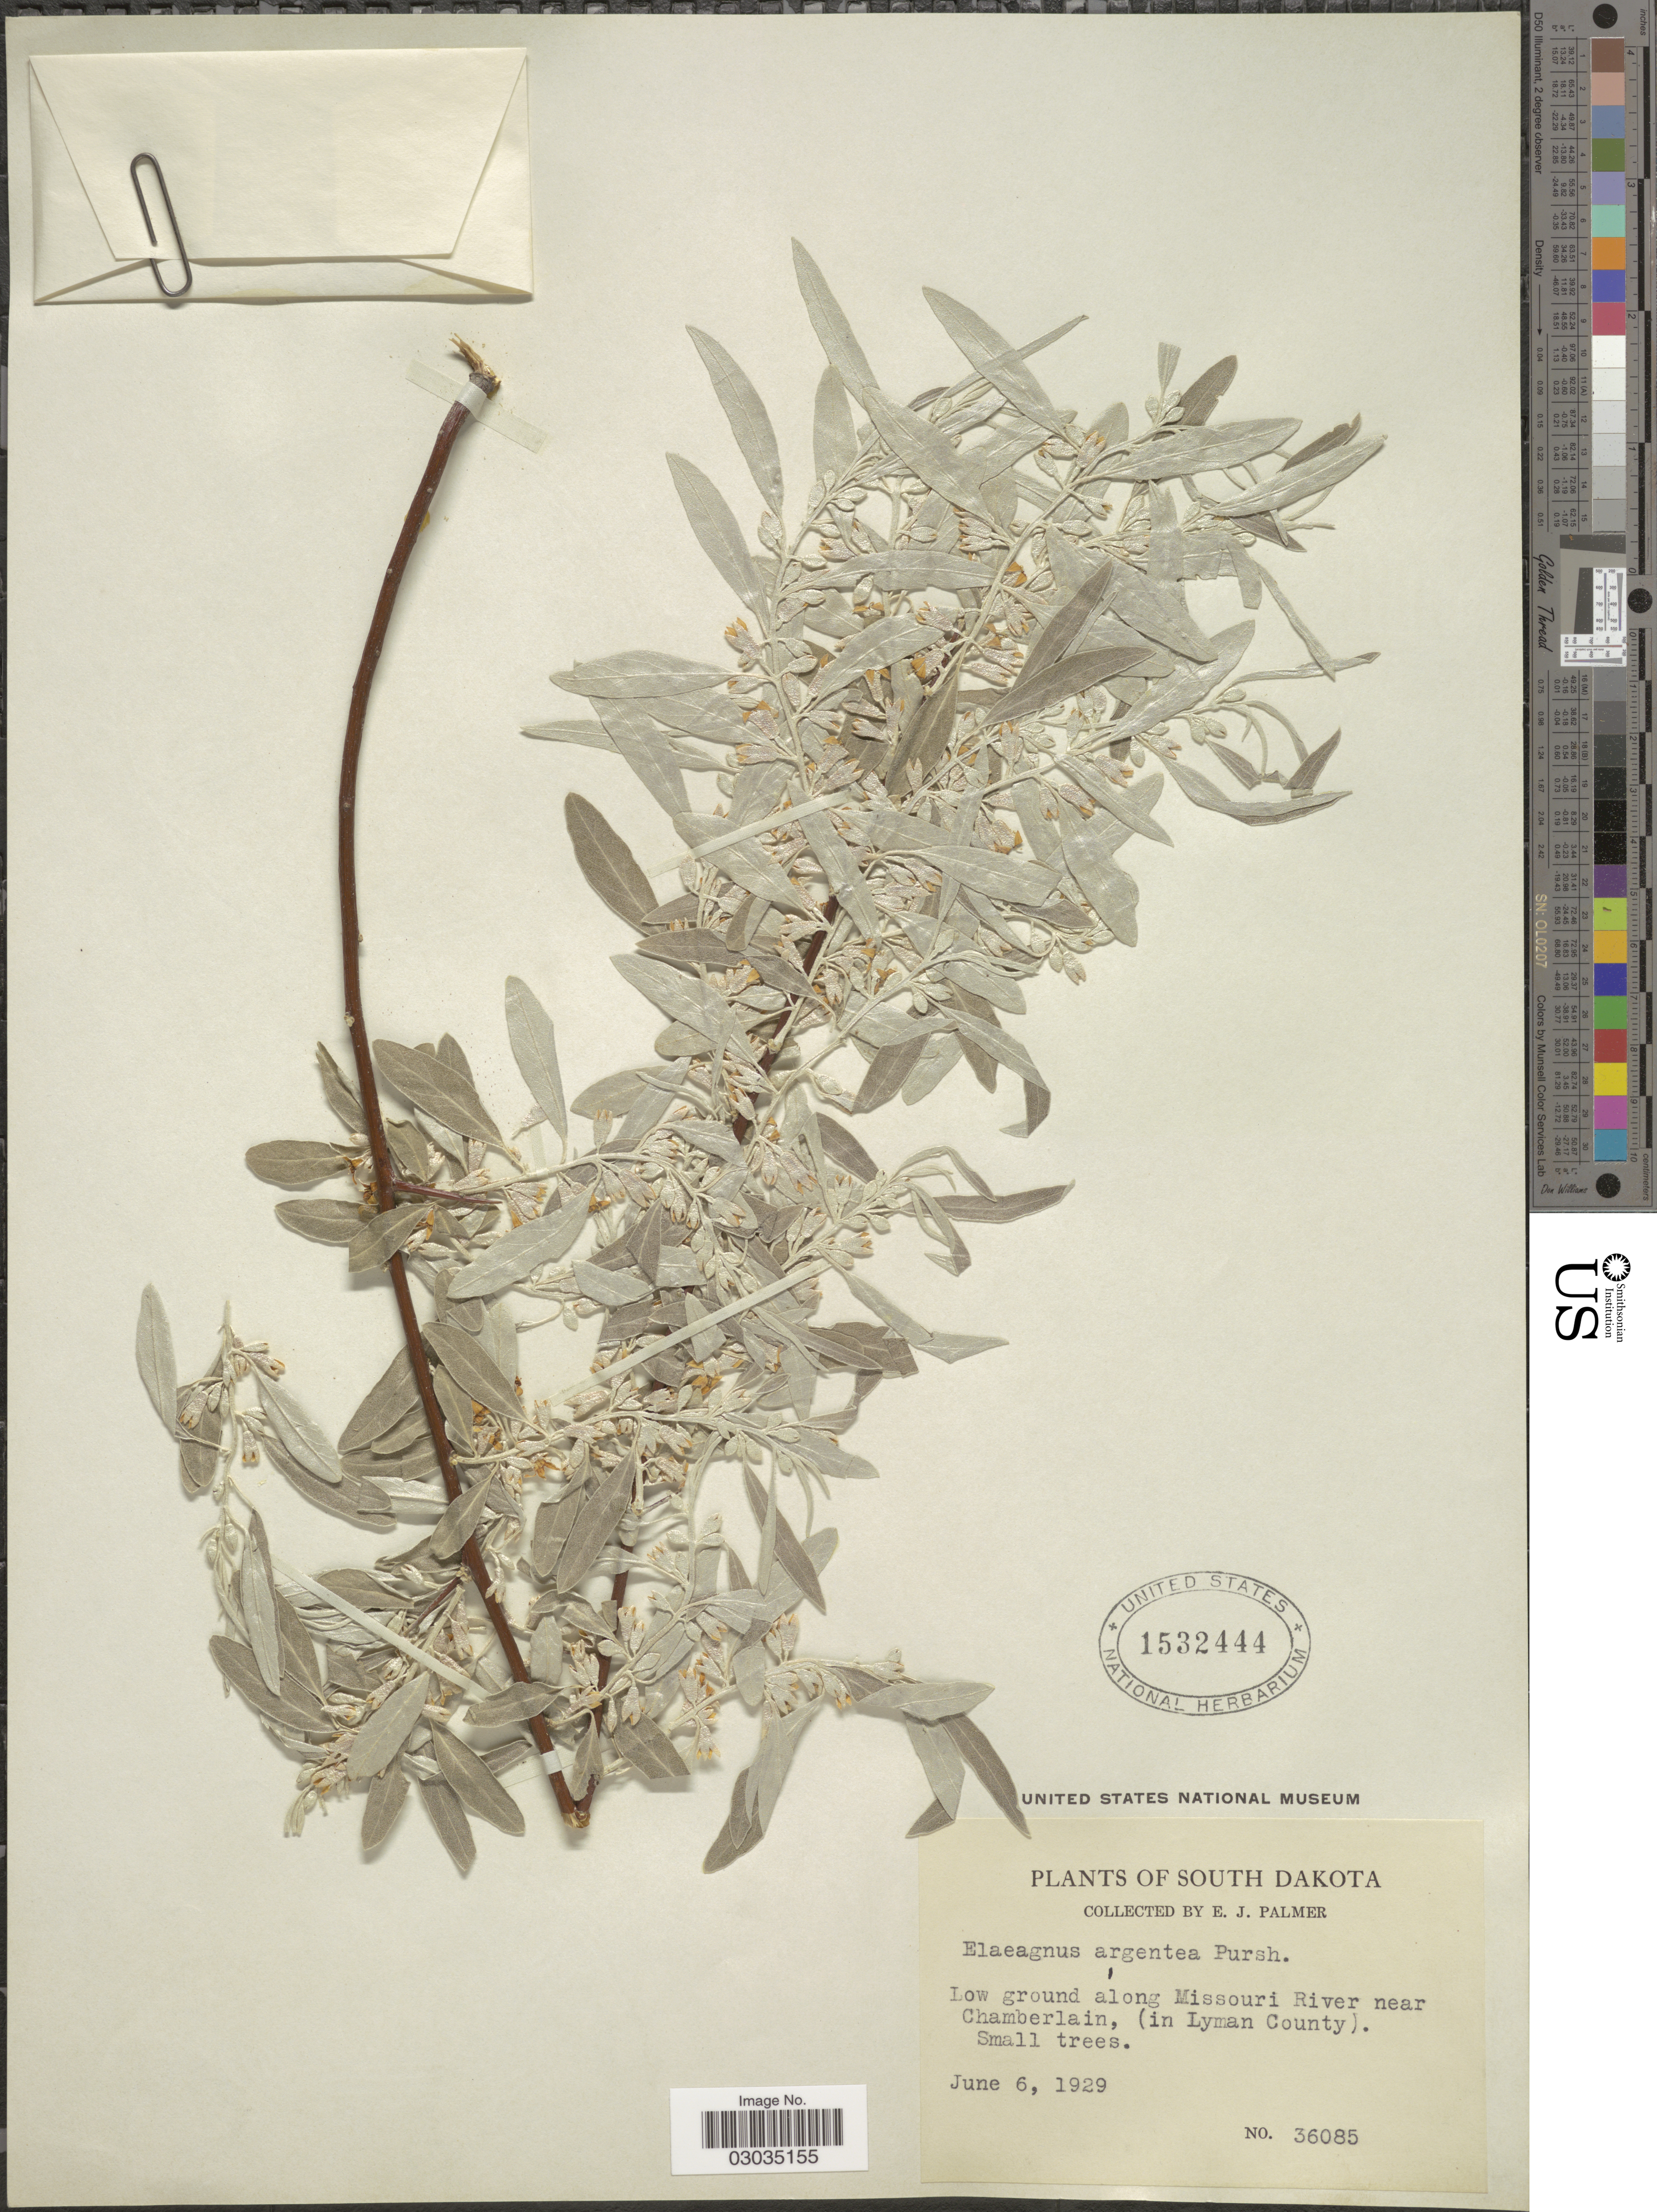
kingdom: Plantae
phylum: Tracheophyta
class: Magnoliopsida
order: Rosales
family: Elaeagnaceae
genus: Elaeagnus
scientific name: Elaeagnus angustifolia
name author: L.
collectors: E. J. Palmer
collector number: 36085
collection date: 1929-06-06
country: United States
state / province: South Dakota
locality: Low ground along Missouri River near Chamberlain, (in Lyman County).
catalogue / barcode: US 1532444